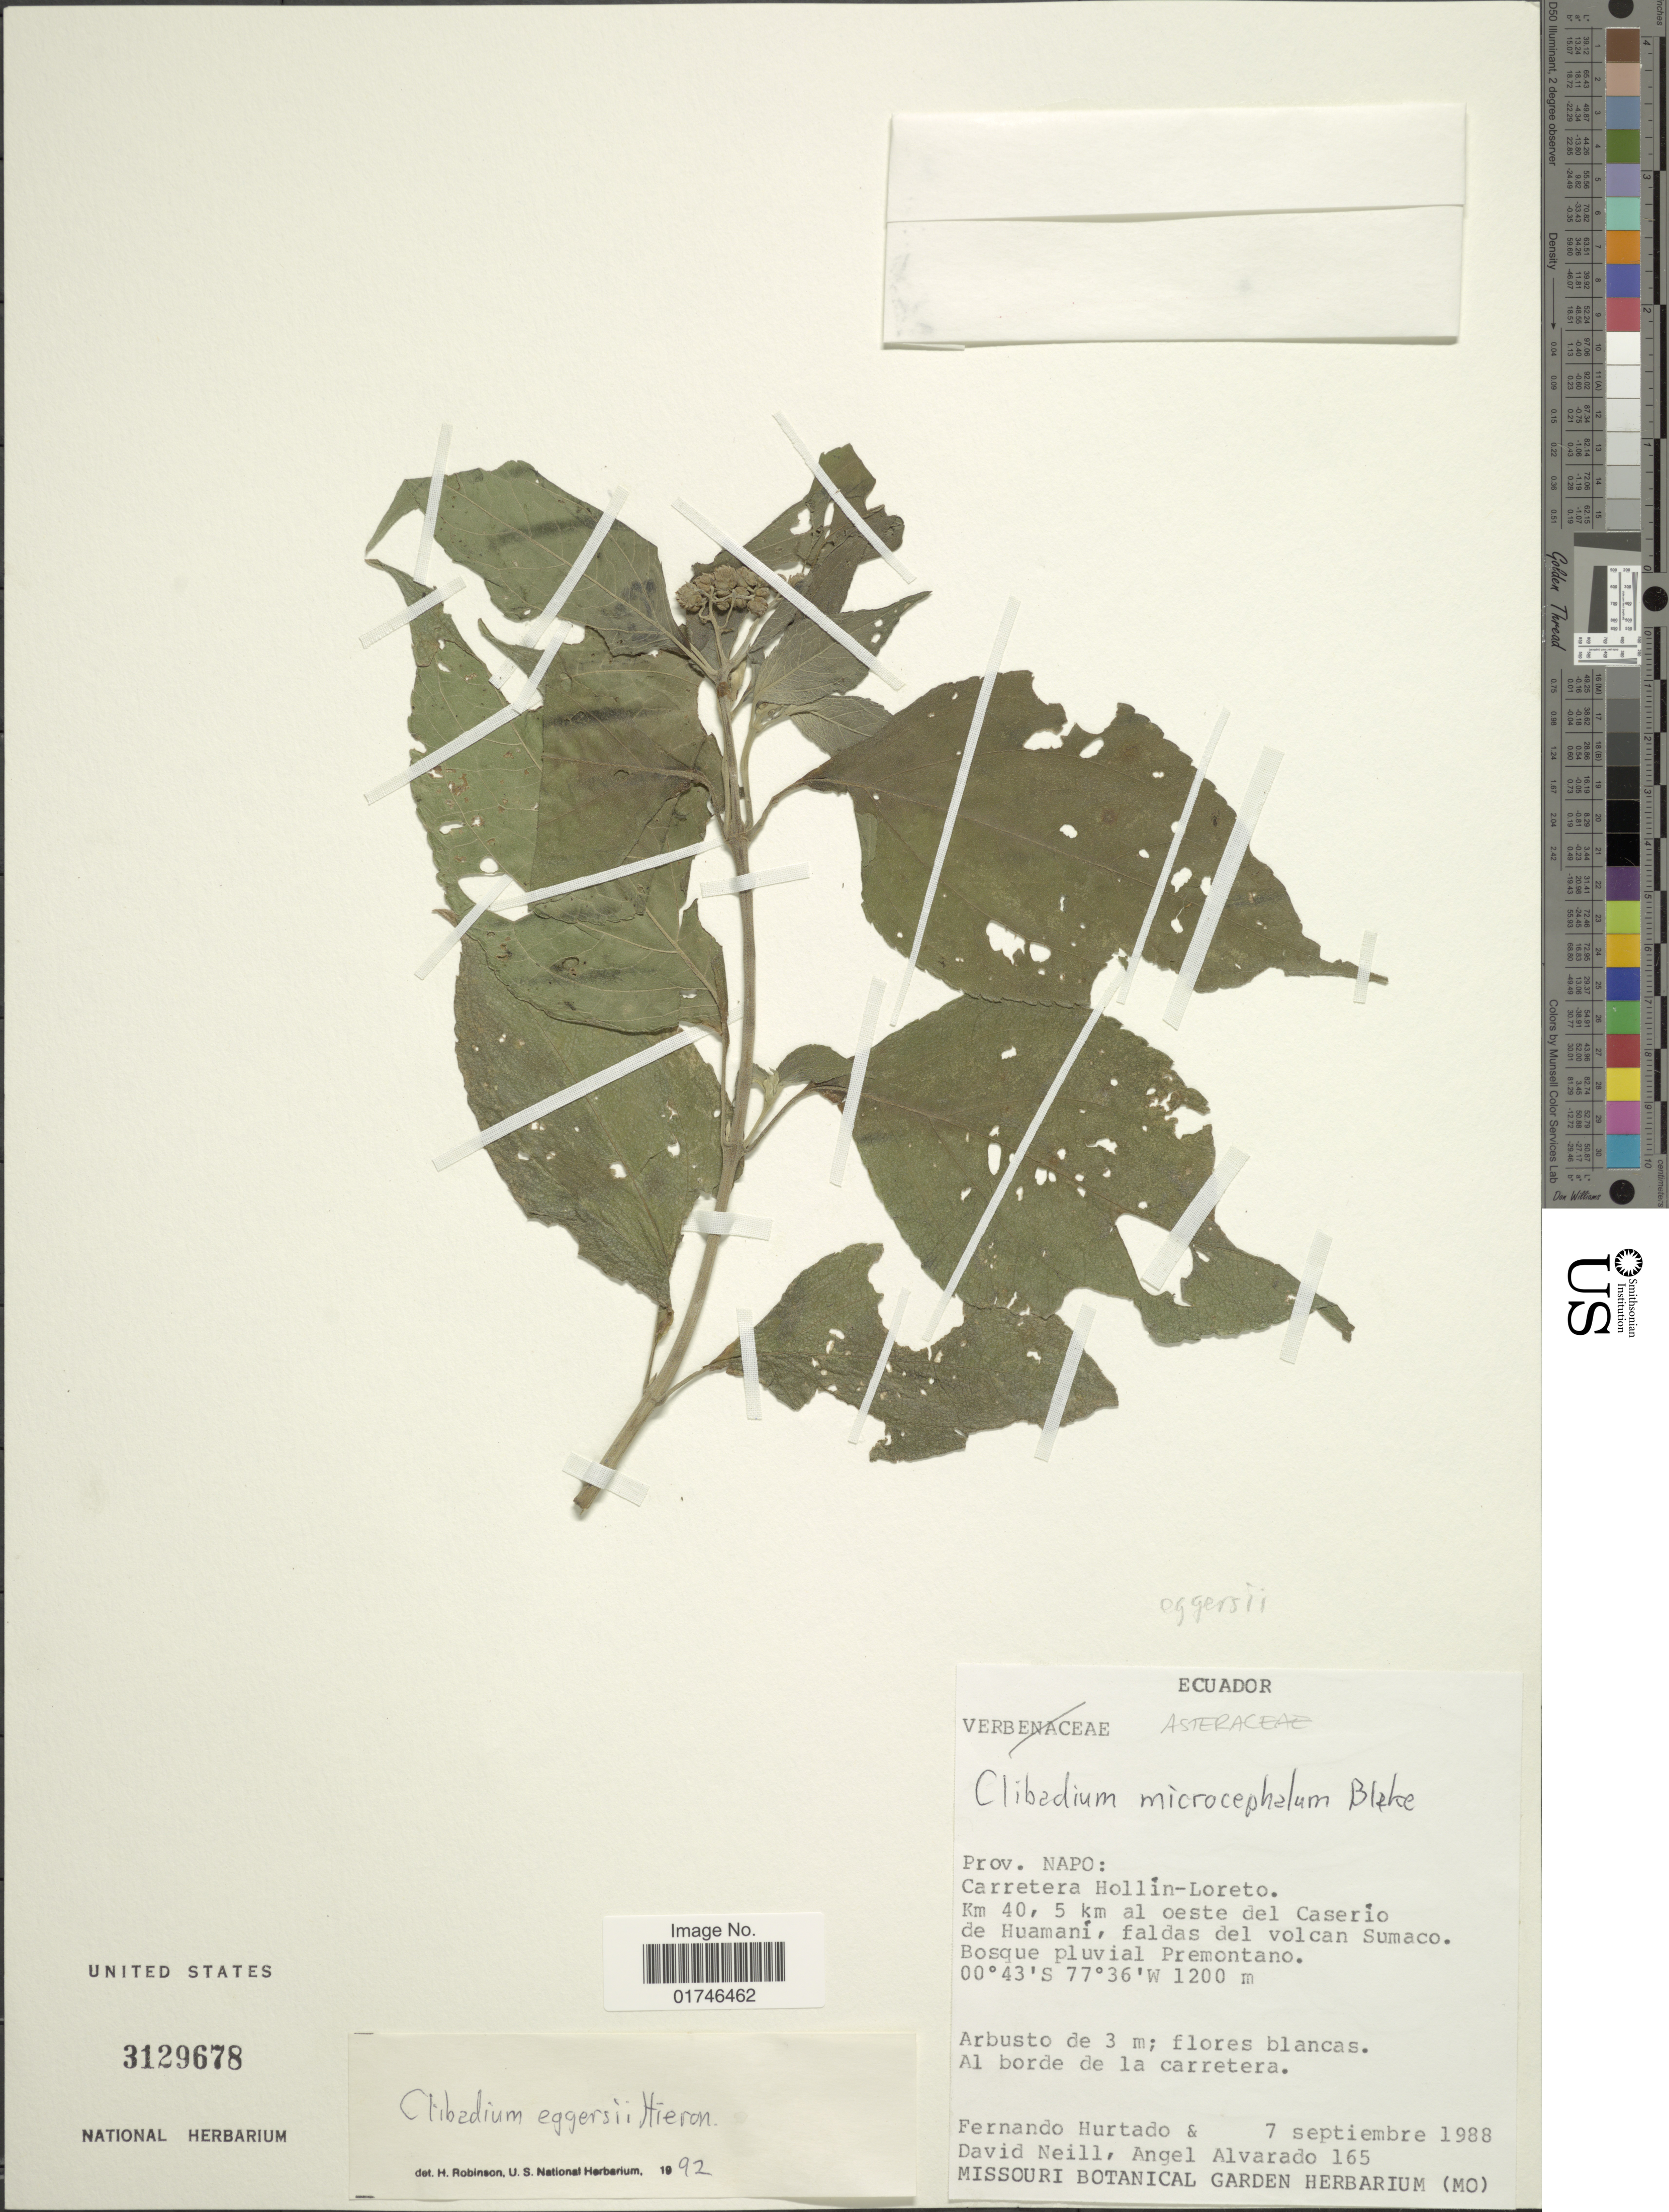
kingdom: Plantae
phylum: Tracheophyta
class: Magnoliopsida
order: Asterales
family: Asteraceae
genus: Clibadium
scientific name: Clibadium eggersii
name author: Hieron.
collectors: F. Hurtado, D. Neill & A. Alvarado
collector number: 165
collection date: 1988-09-07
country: Ecuador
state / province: Napo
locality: Prov. Napo: Carretera Hollin- Loreto. Km 40, 5 km al oeste del Caserio de Huamani, faldas del volcan Sumaco.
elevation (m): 1200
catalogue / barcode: US 3129678